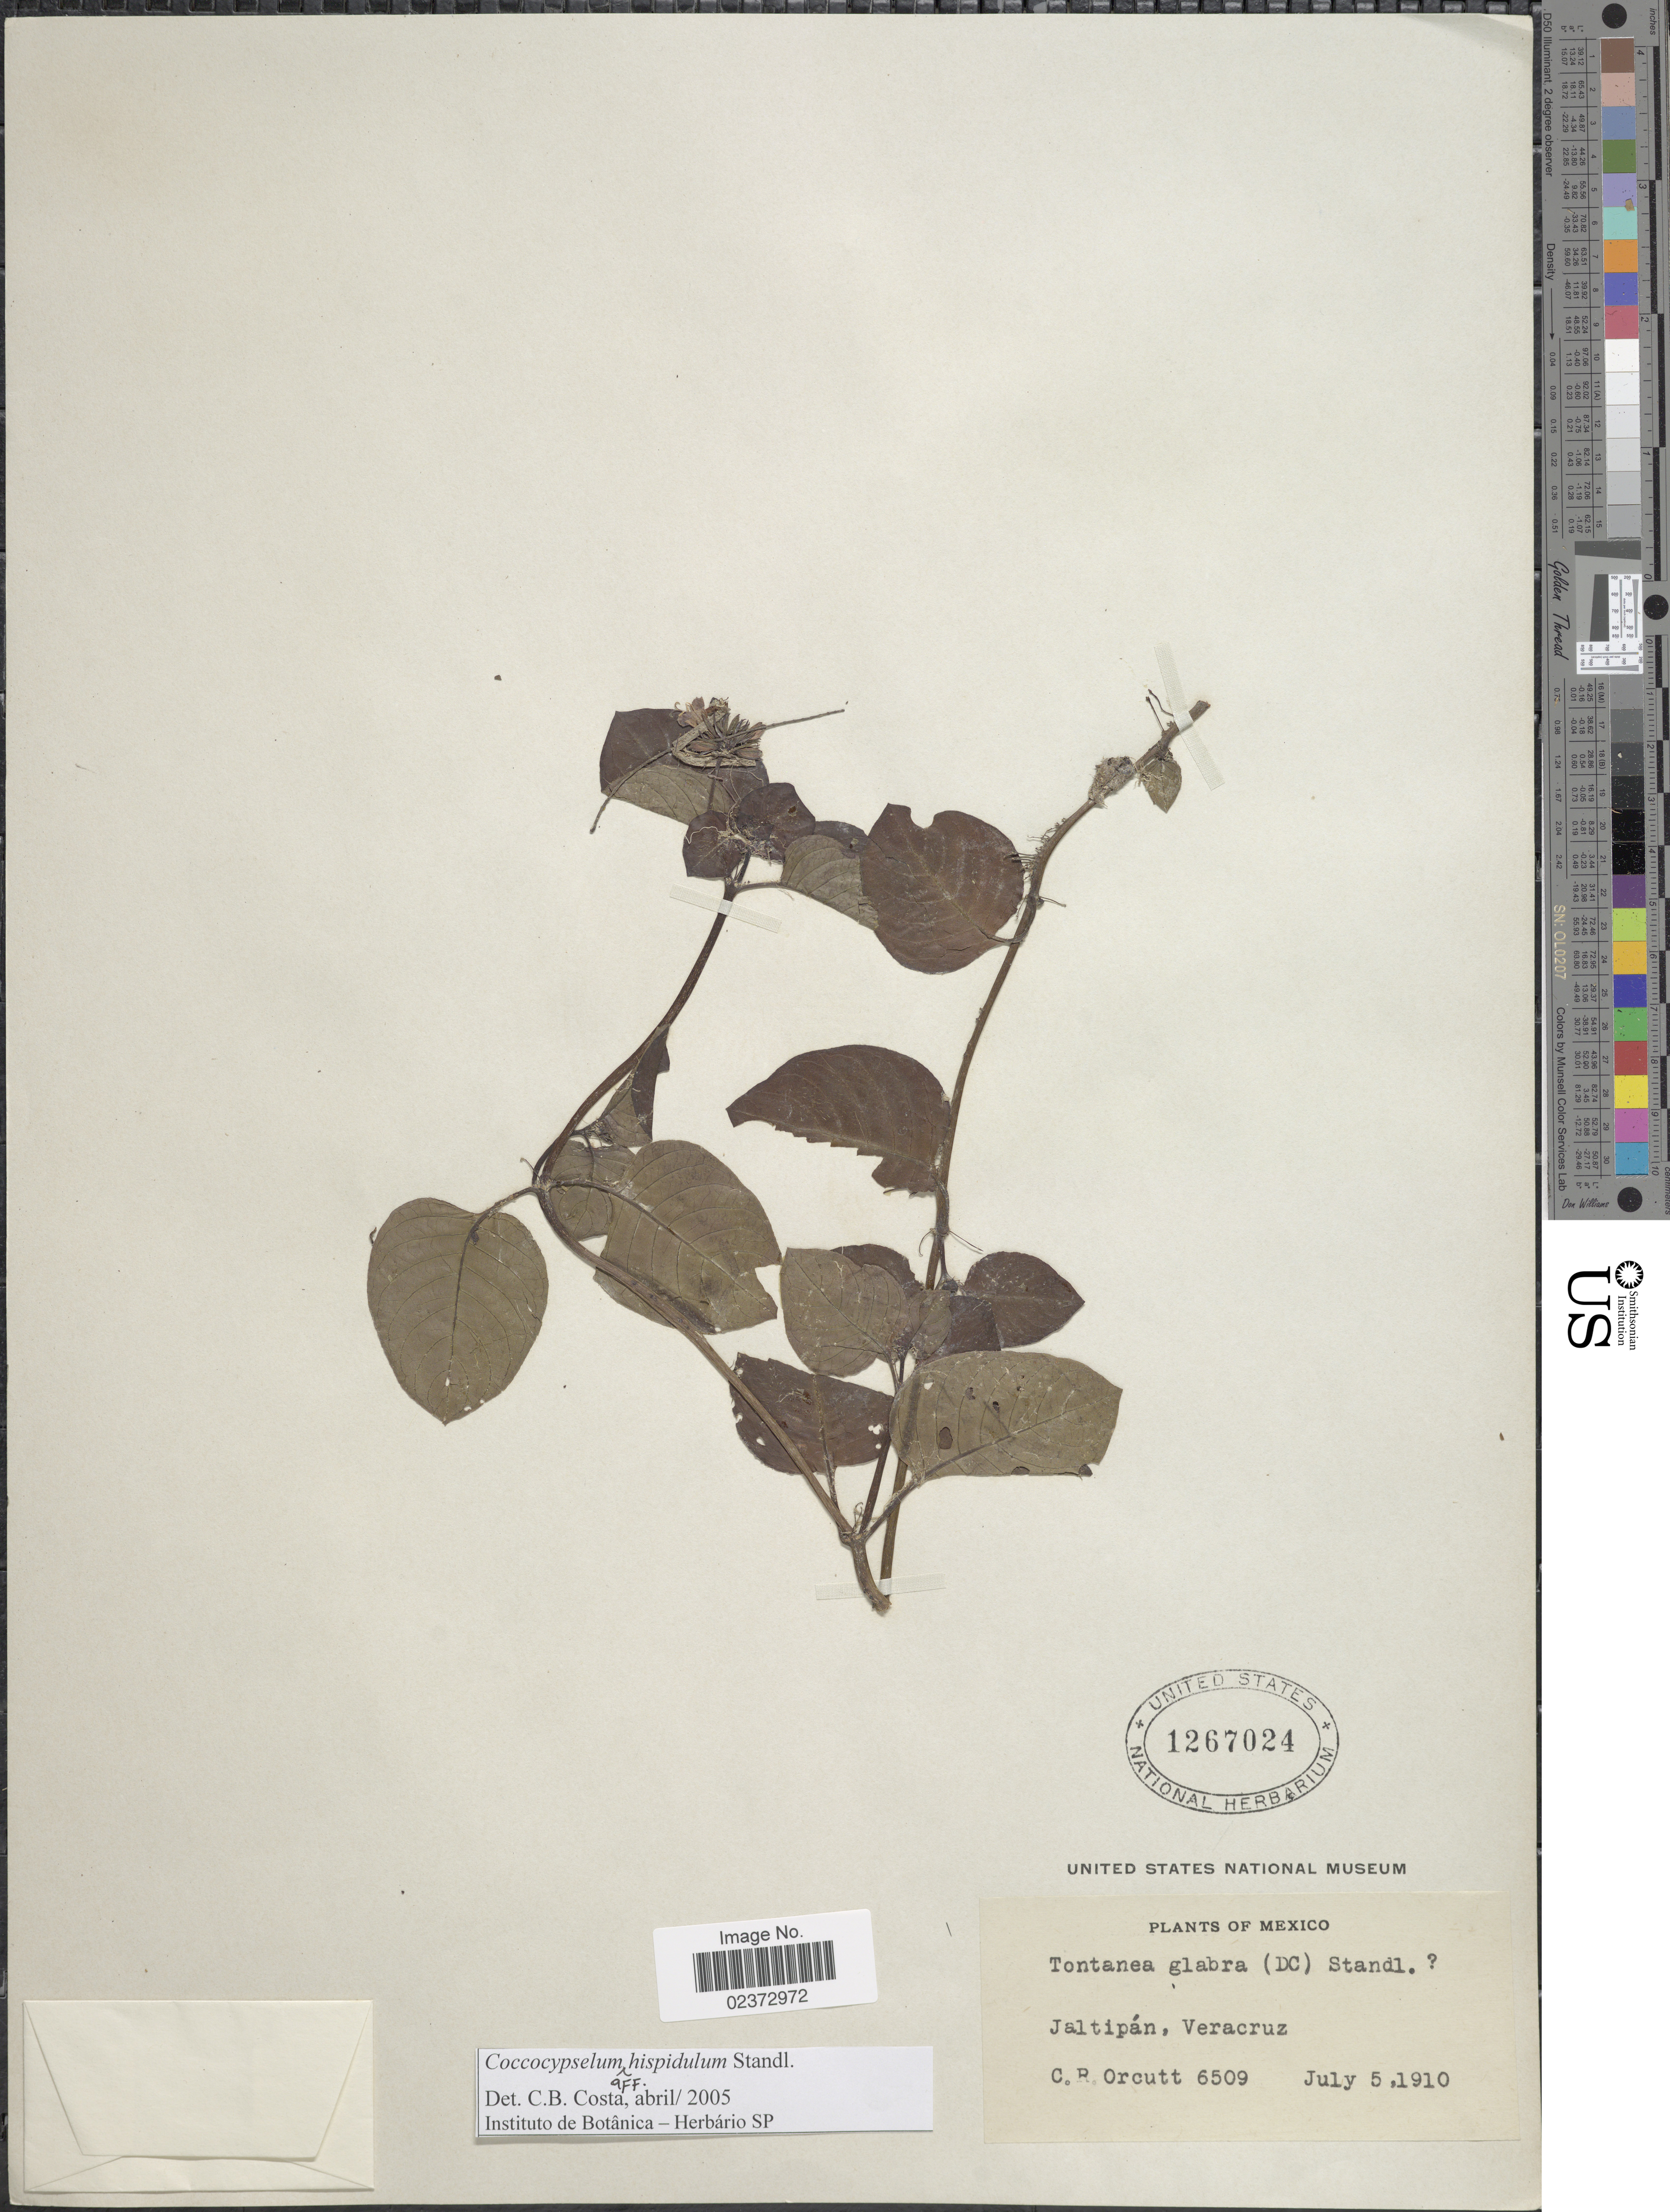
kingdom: Plantae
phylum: Tracheophyta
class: Magnoliopsida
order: Gentianales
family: Rubiaceae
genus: Coccocypselum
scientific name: Coccocypselum hispidulum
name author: (Standl.) Standl.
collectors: C. R. Orcutt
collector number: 6509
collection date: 1910-07-05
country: Mexico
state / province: Veracruz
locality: Jaltipan, Veracruz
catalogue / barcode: US 1267024